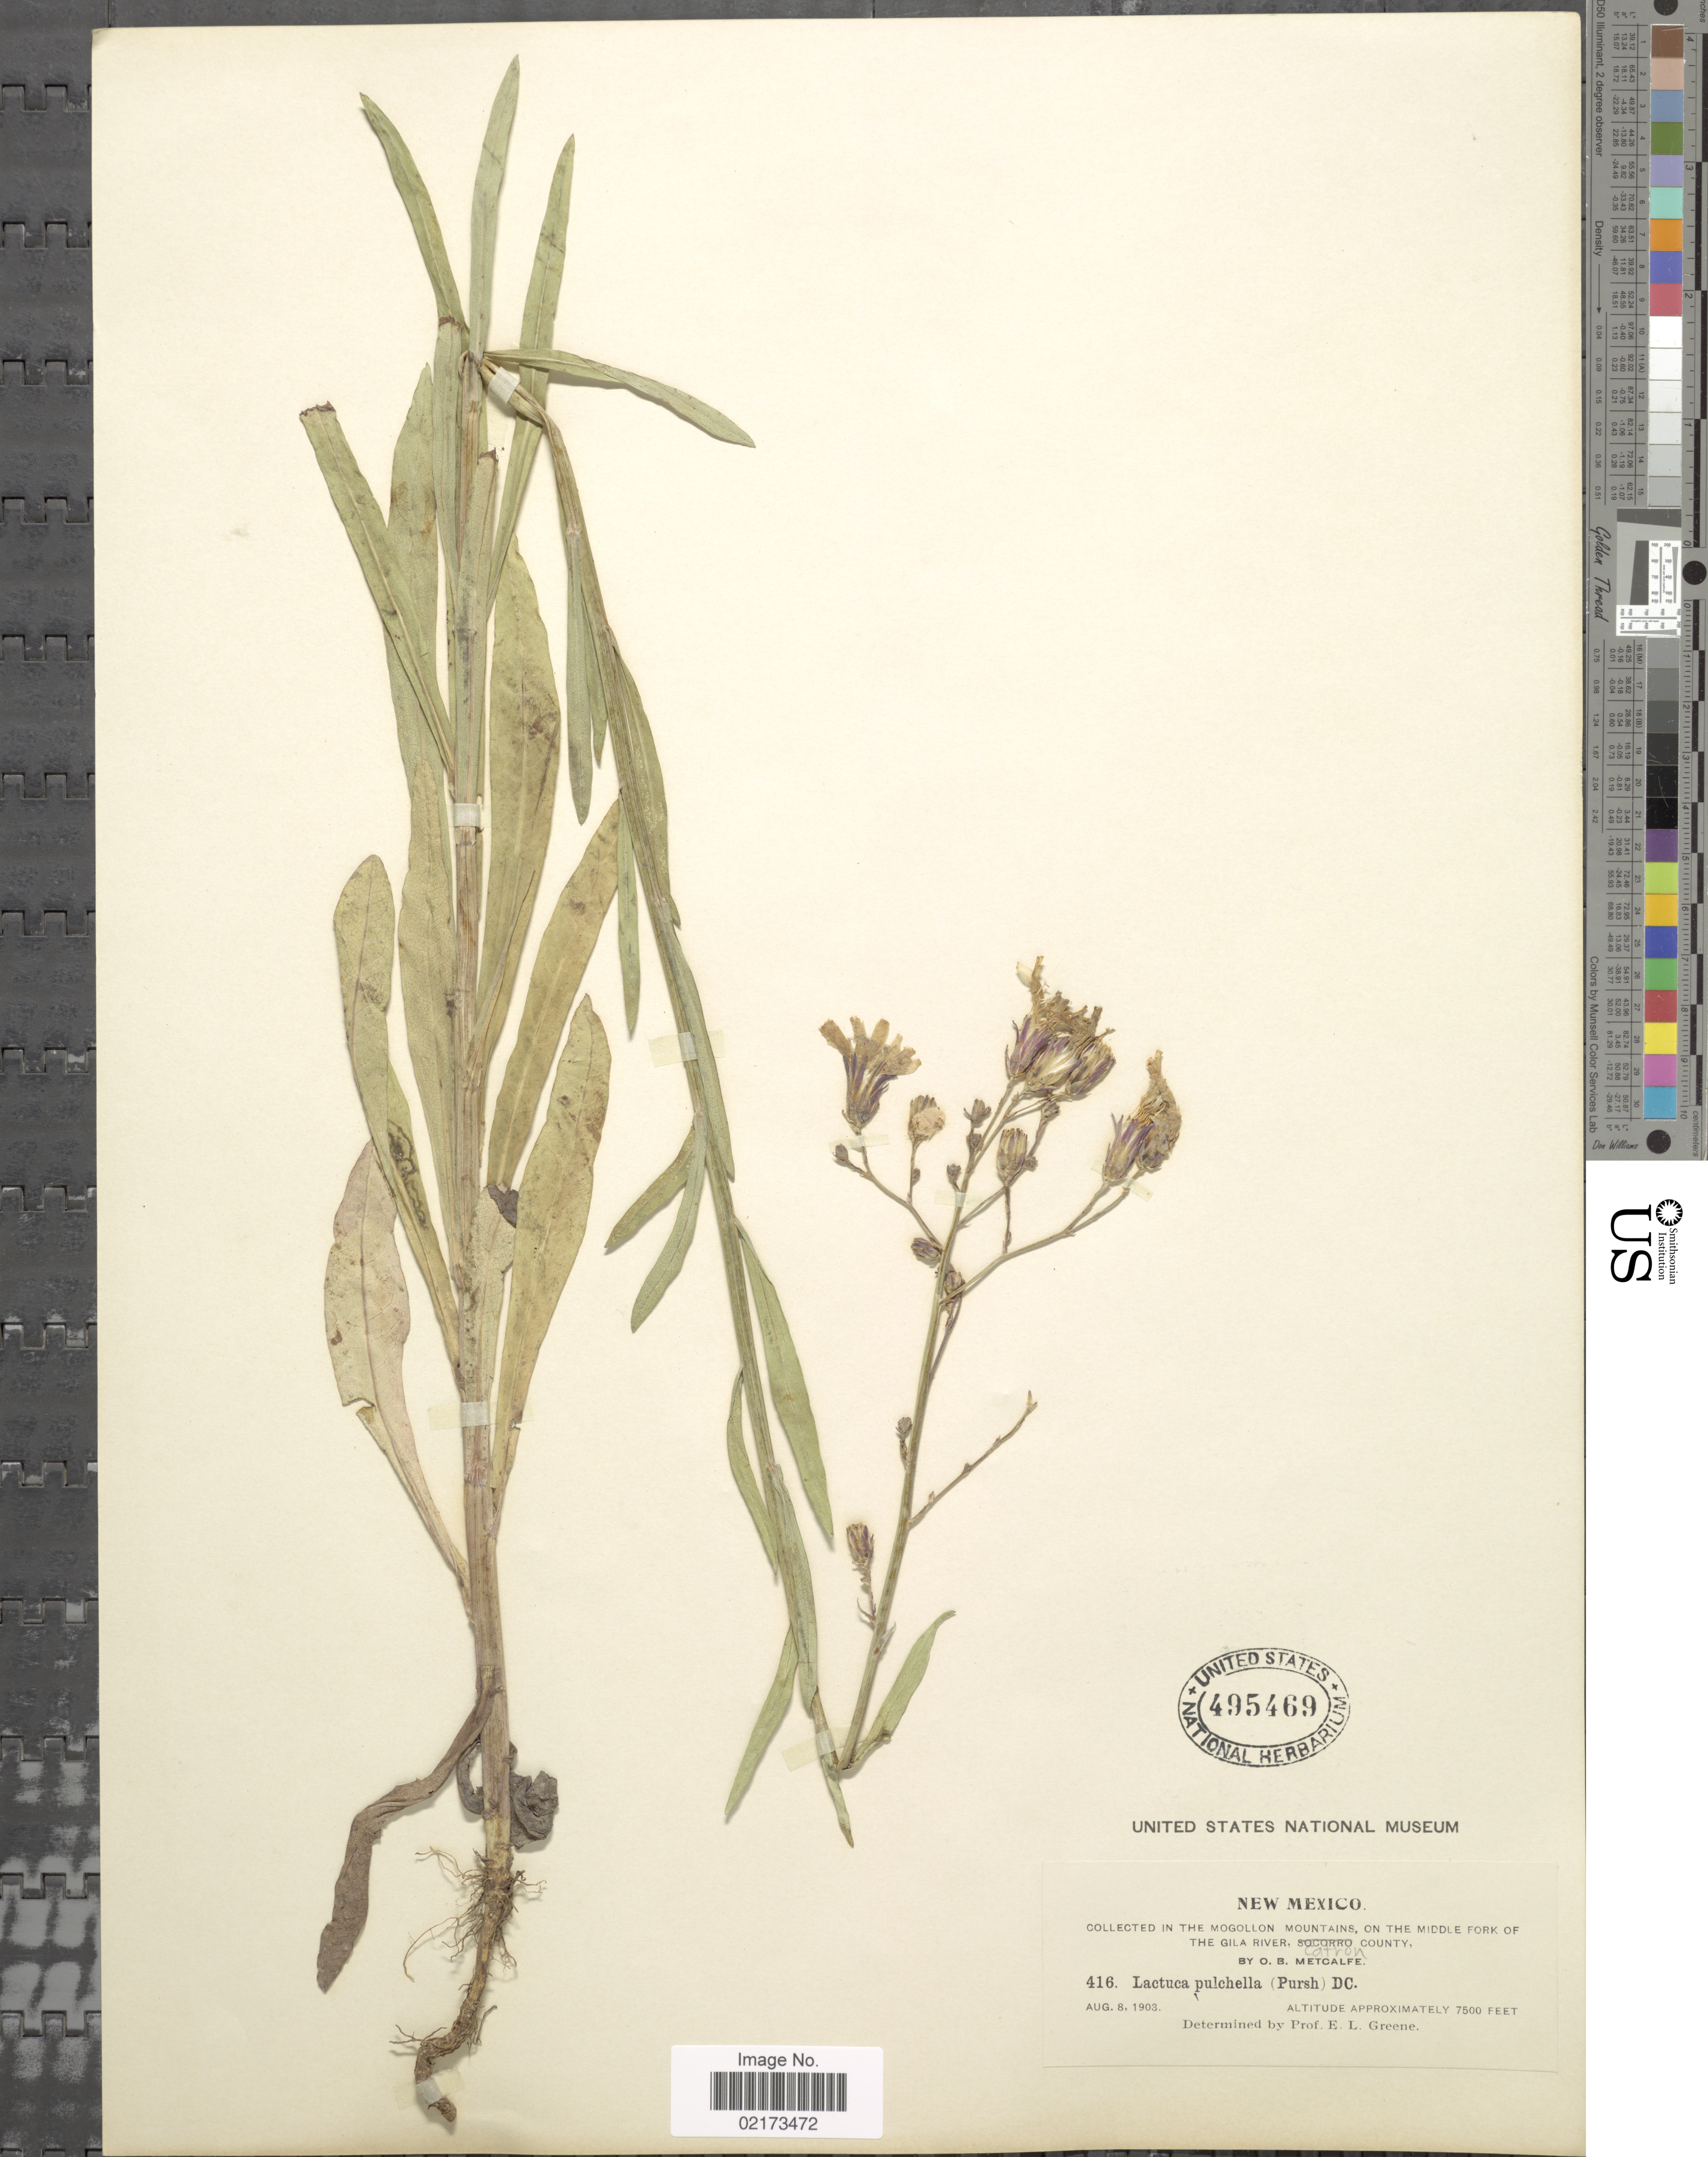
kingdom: Plantae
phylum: Tracheophyta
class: Magnoliopsida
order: Asterales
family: Asteraceae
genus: Lactuca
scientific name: Lactuca tatarica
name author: (L.) C.A. Mey.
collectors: O. B. Metcalfe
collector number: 416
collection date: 1903-08-08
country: United States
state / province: New Mexico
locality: Mogollon Mountains, on the Middle Fork of The Gila River, Catron County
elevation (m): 2286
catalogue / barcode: US 495469